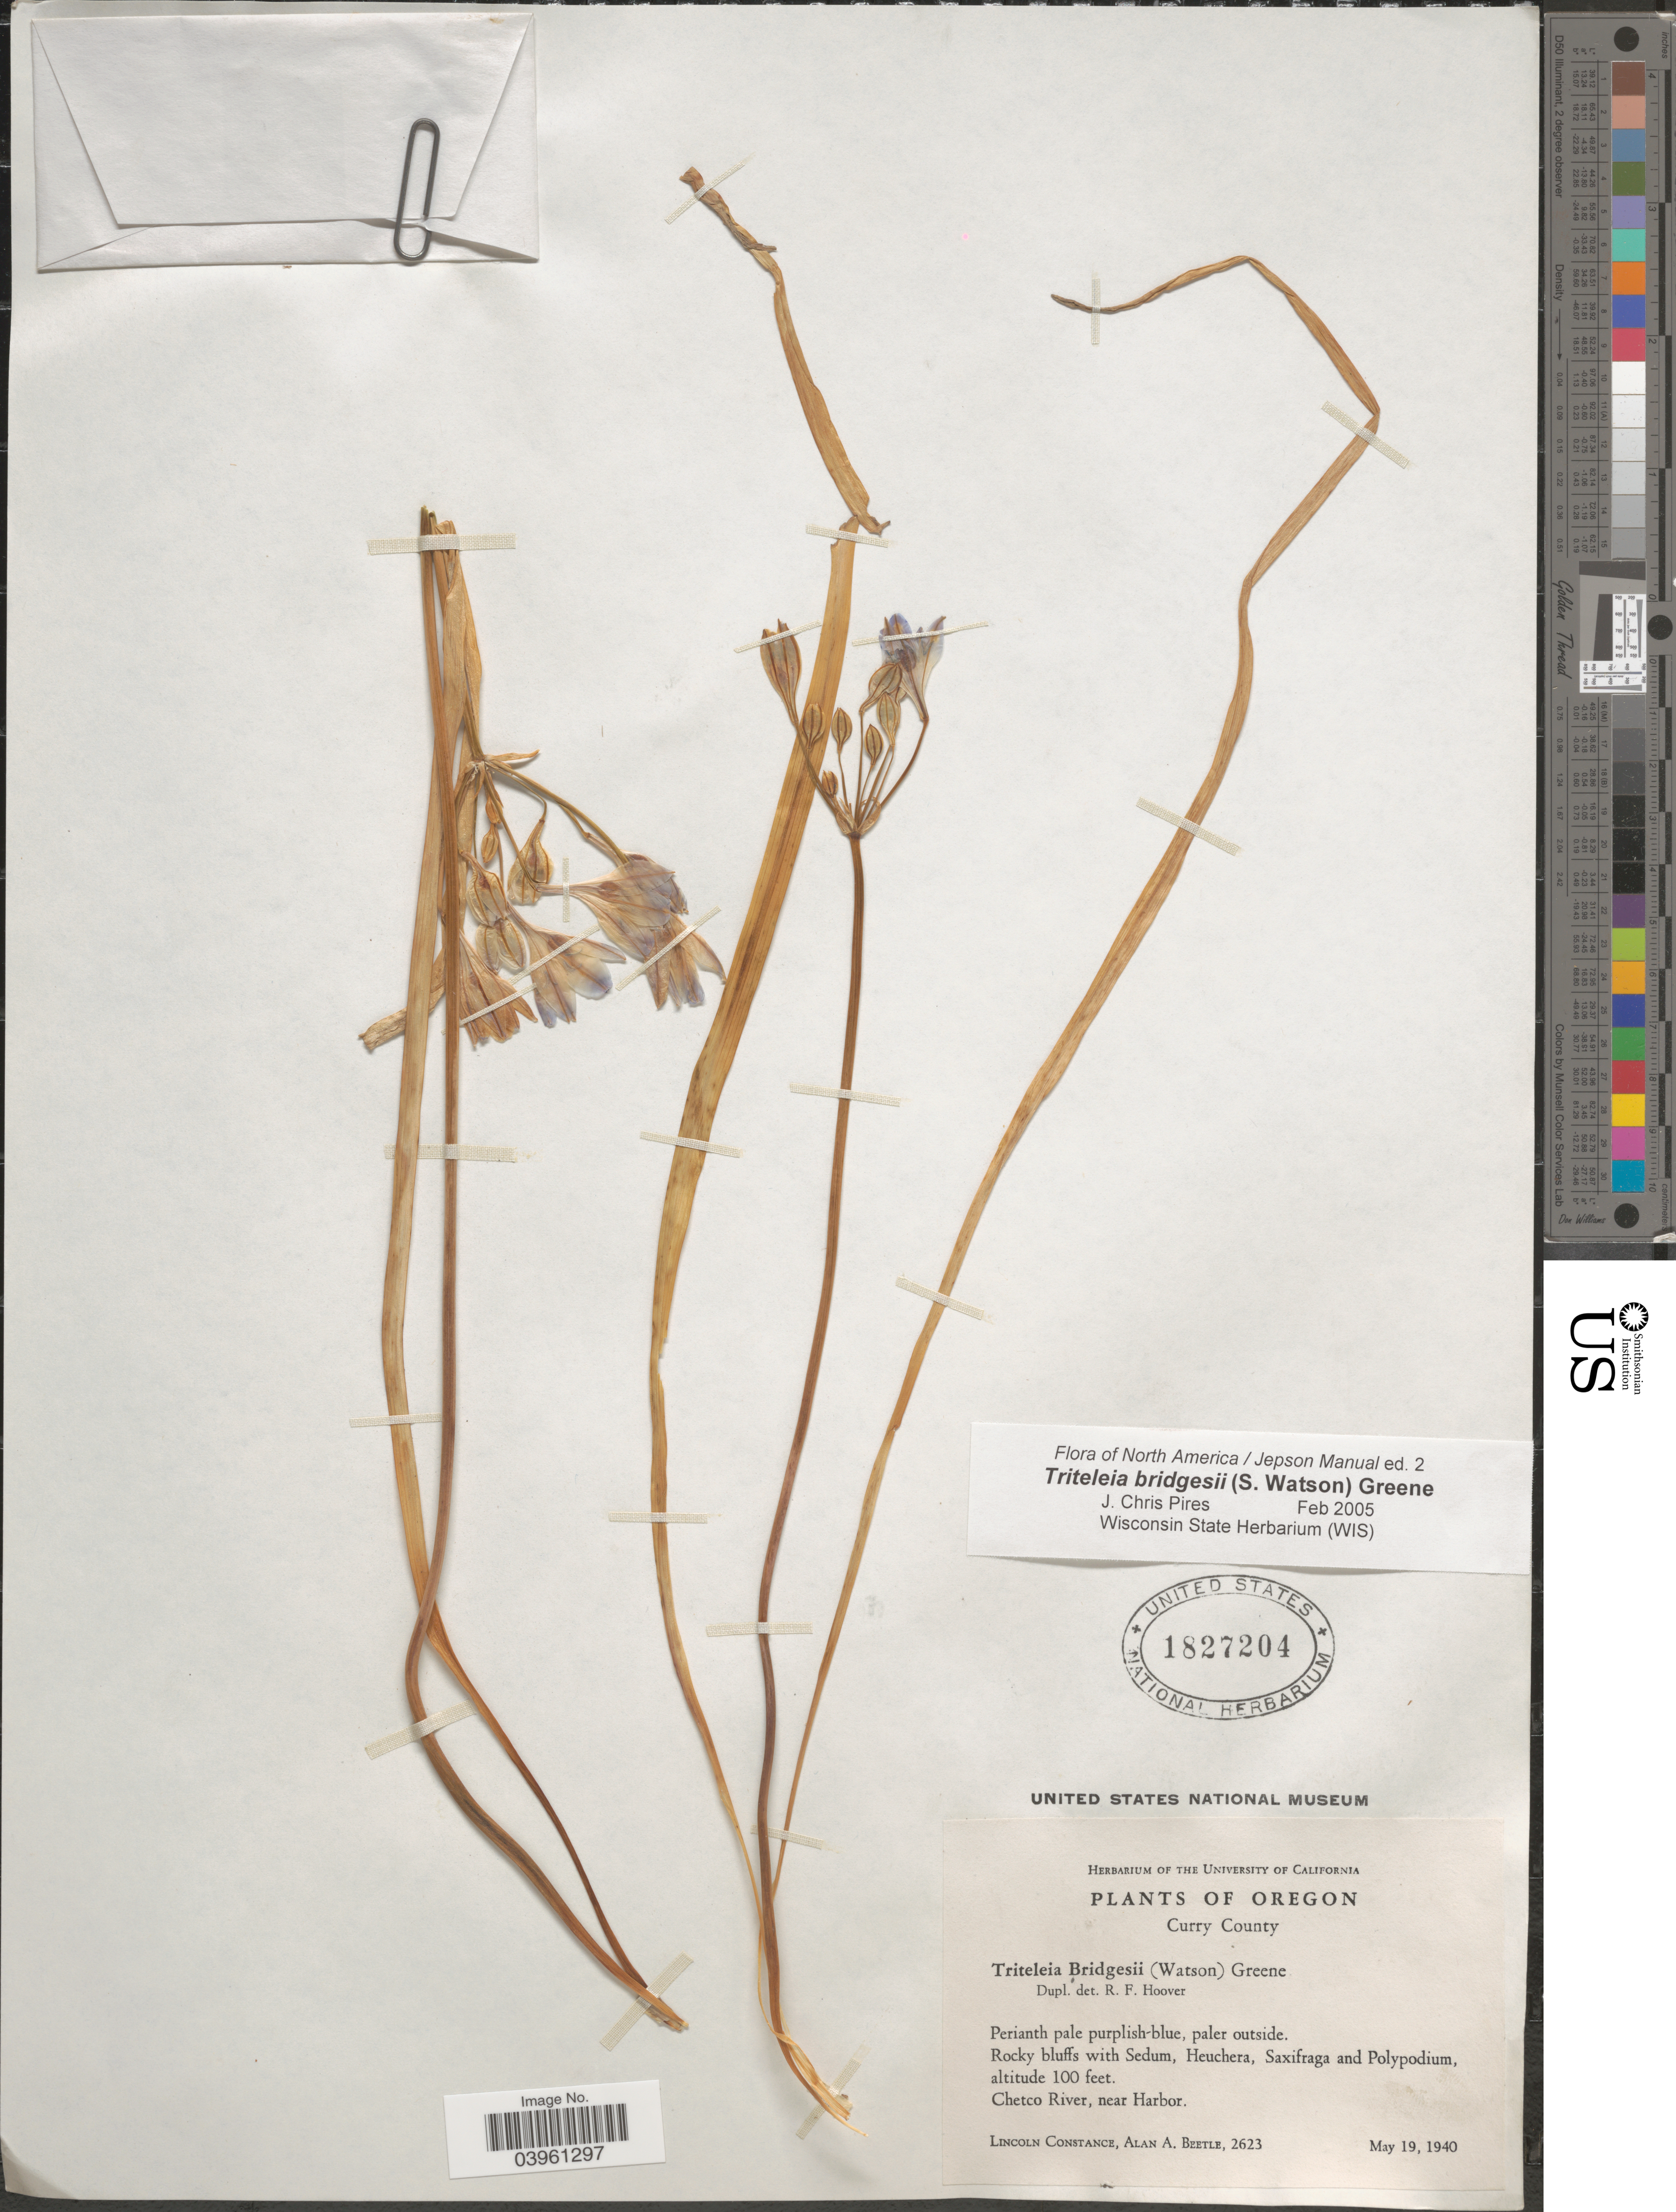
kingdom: Plantae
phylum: Tracheophyta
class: Liliopsida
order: Asparagales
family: Asparagaceae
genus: Triteleia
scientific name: Triteleia bridgesii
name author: (S. Watson) Greene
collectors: L. Constance & A. A. Beetle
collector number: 2623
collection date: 1940-05-19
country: United States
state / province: Oregon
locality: Curry County. Chetco River, near Harbor.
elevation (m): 30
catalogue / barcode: US 1827204